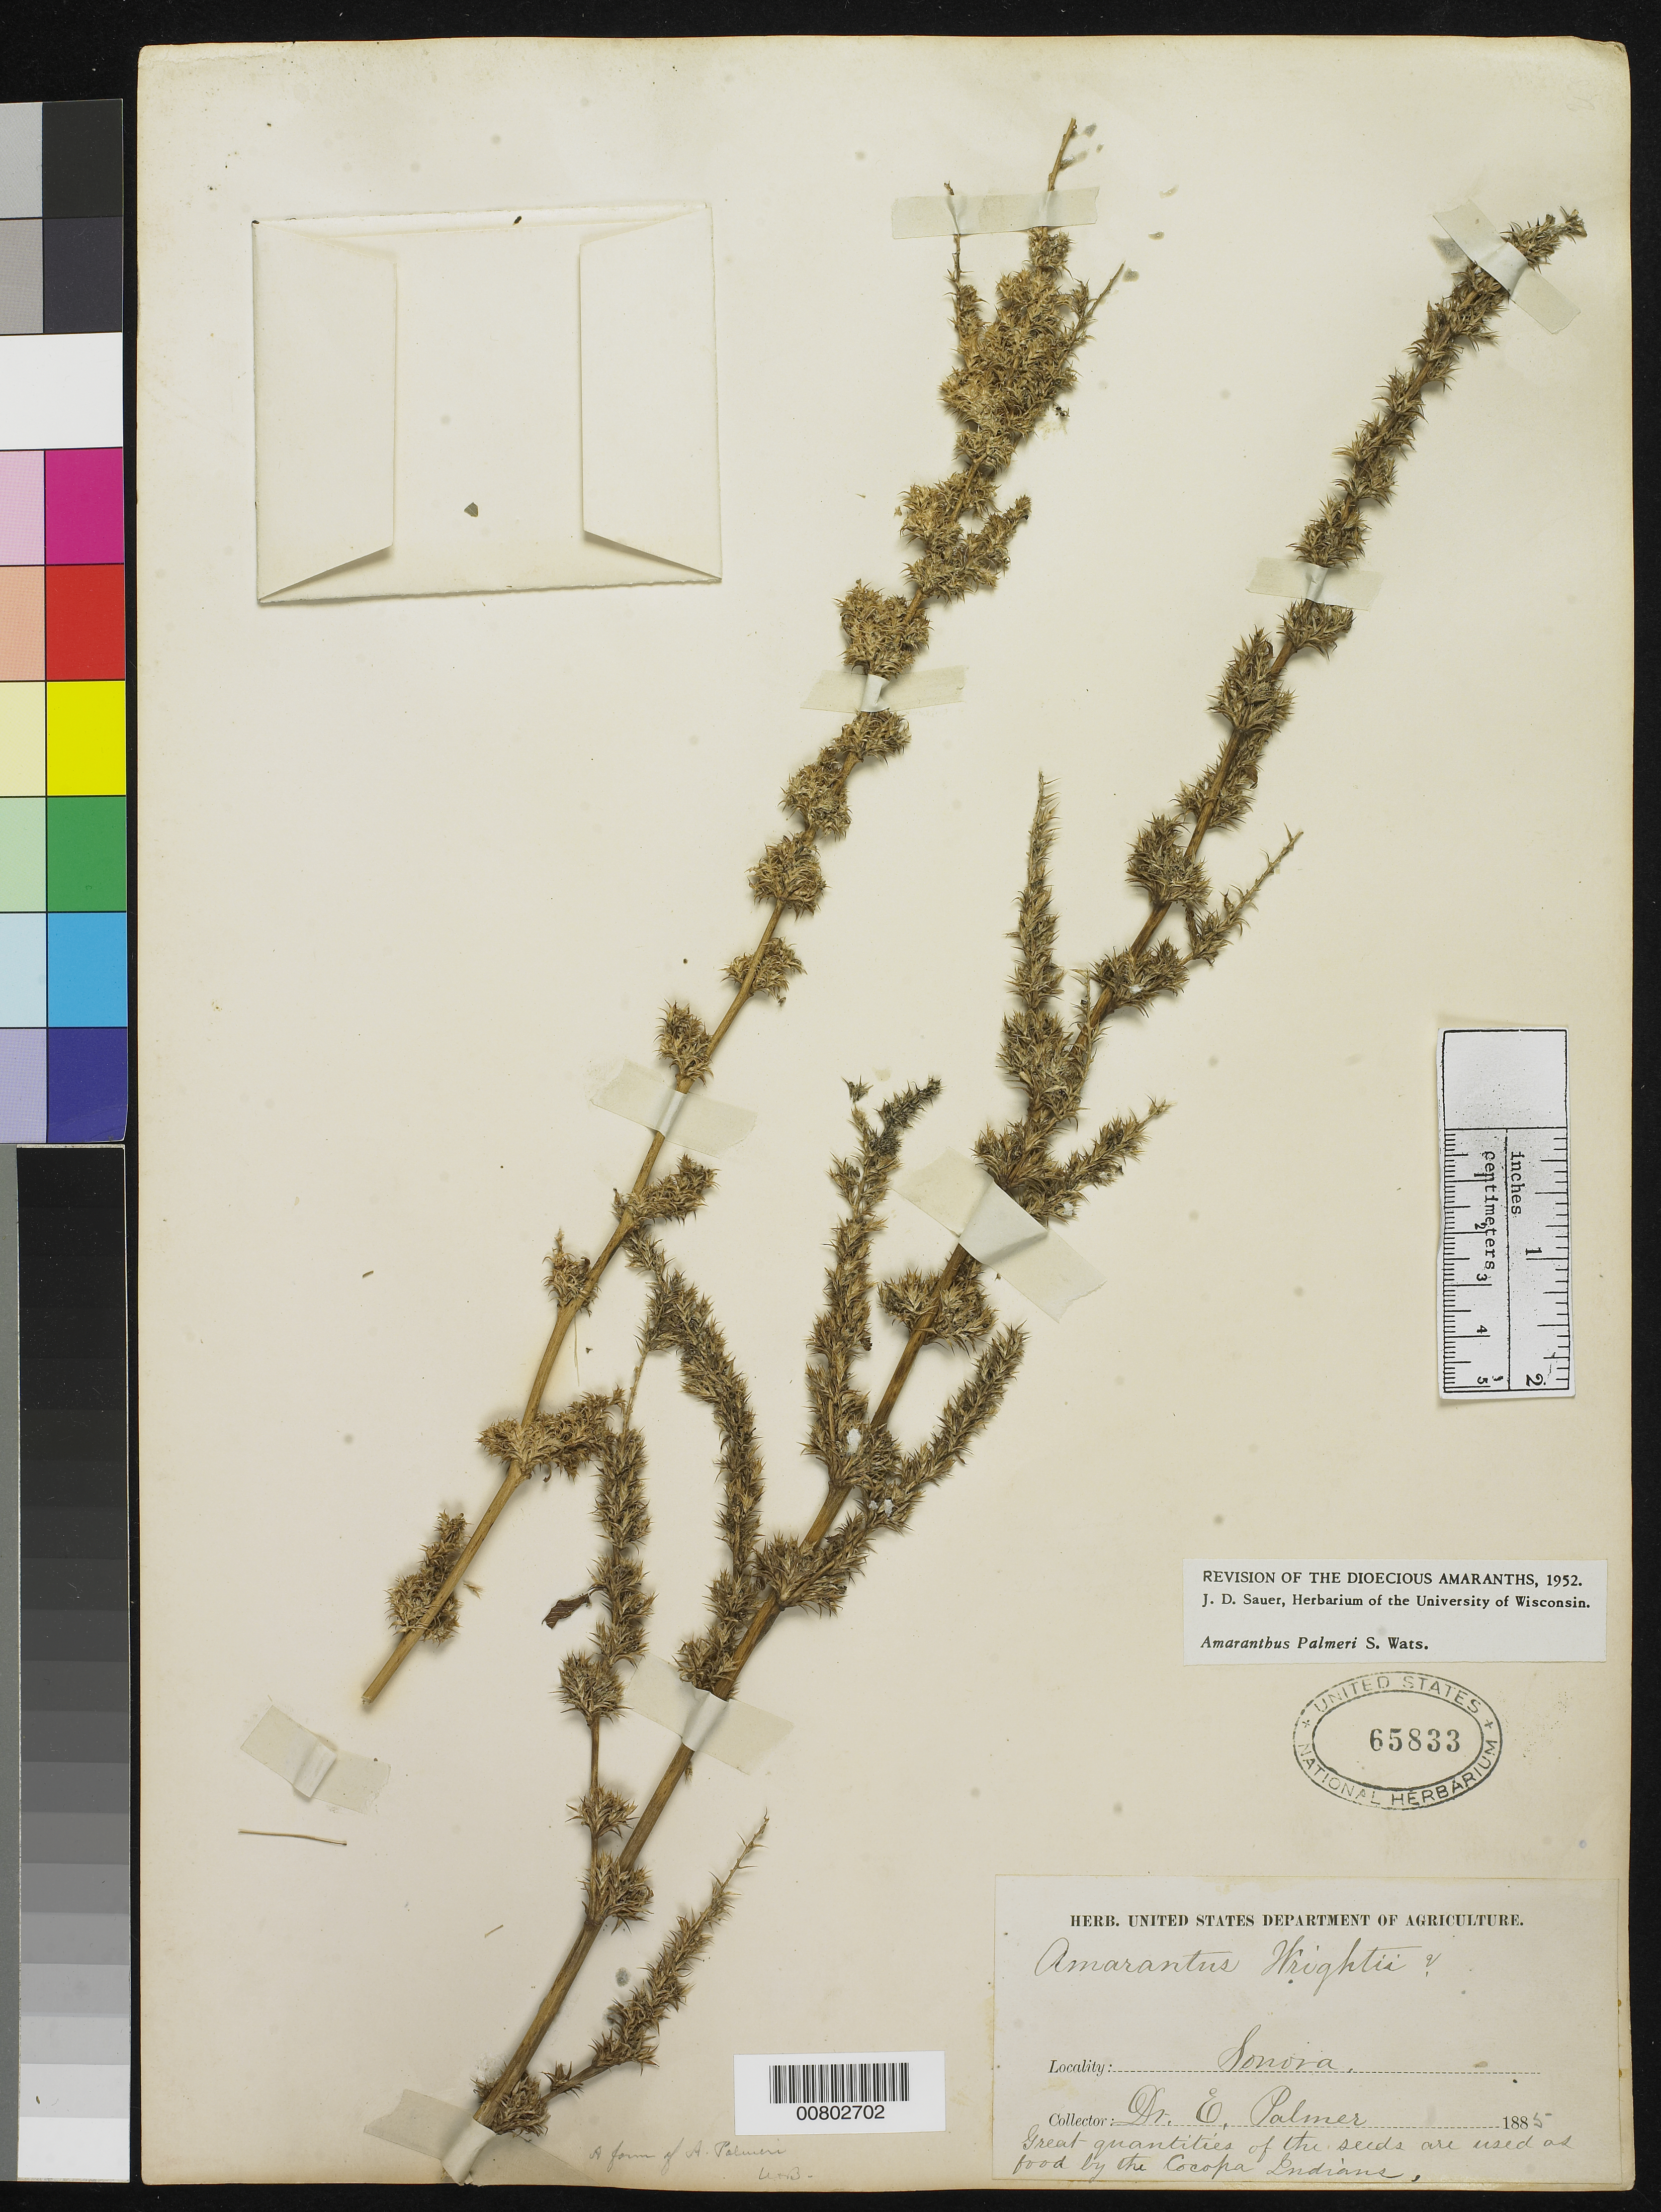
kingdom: Plantae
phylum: Tracheophyta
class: Magnoliopsida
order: Caryophyllales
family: Amaranthaceae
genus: Amaranthus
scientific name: Amaranthus palmeri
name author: S. Watson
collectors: E. Palmer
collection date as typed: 1885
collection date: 1885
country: Mexico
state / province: Sonora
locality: Sonora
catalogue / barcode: US 65833